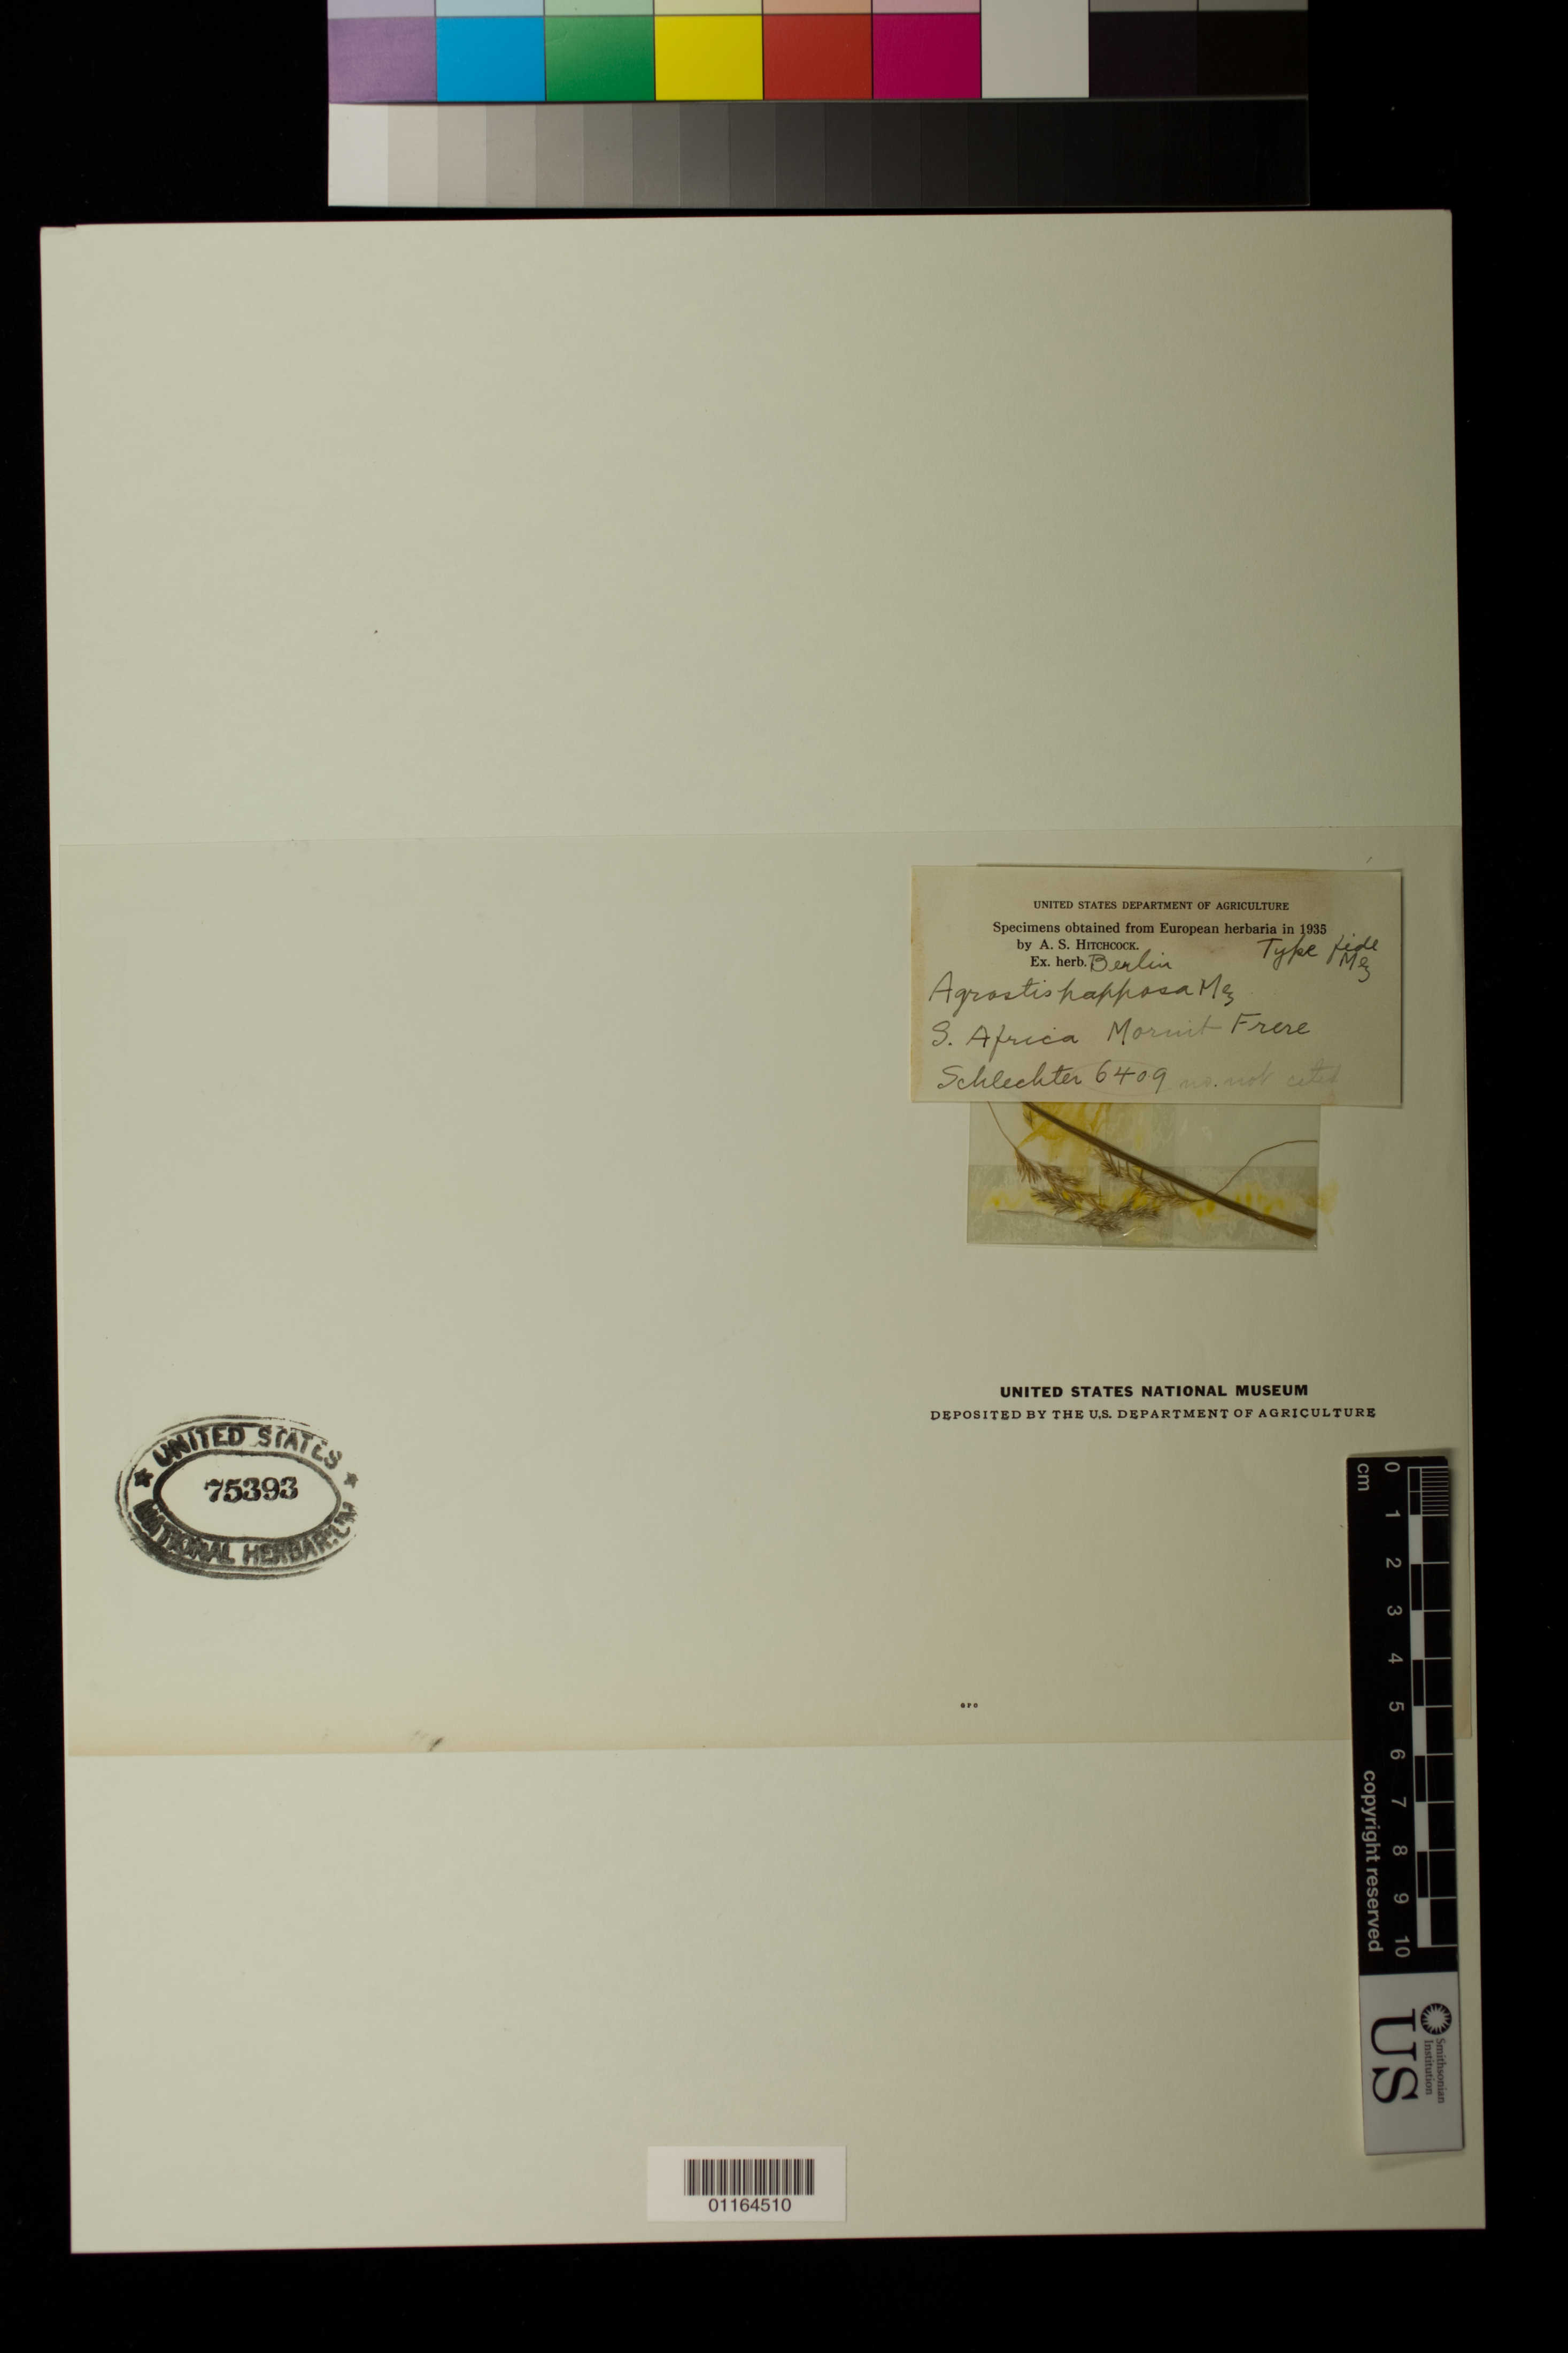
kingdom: Plantae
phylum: Tracheophyta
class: Liliopsida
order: Poales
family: Poaceae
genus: Agrostis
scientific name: Agrostis papposa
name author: Mez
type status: Syntype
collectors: F. R. R. Schlechter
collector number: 6409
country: South Africa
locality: Mount Frere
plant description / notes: Fragmentary material of type specimen ex herb. Berlin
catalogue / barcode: US 75393